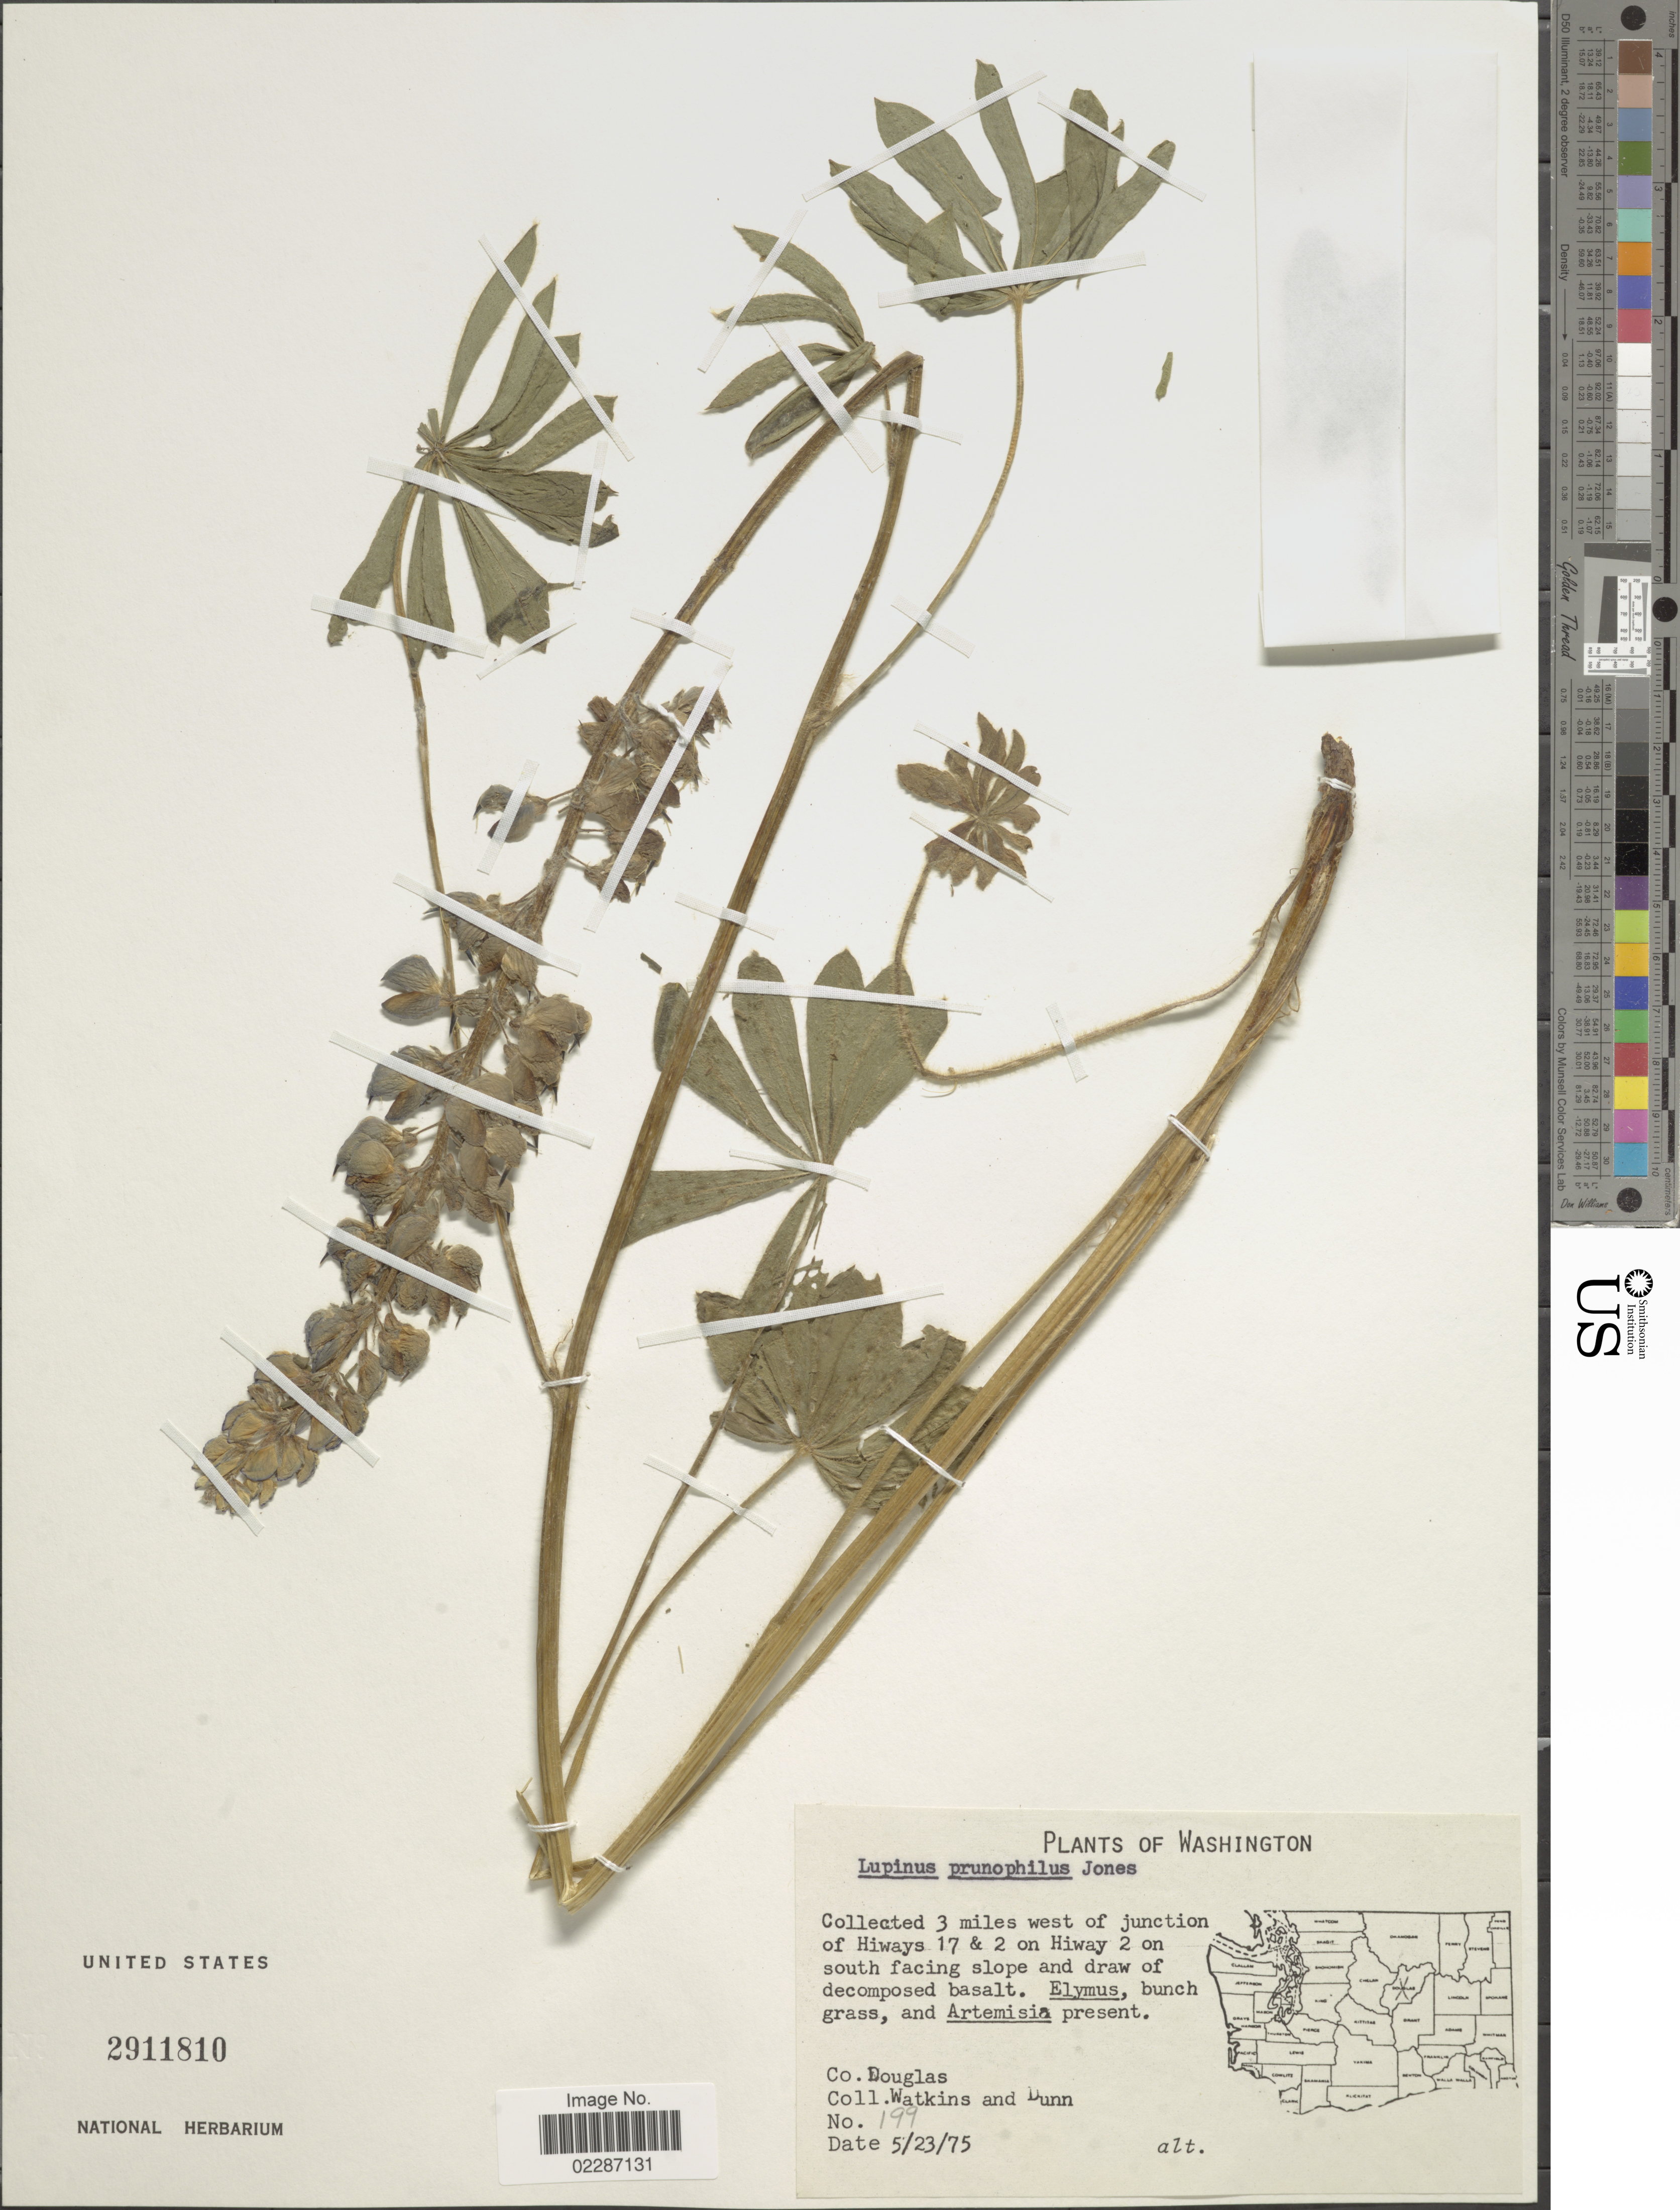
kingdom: Plantae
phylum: Tracheophyta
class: Magnoliopsida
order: Fabales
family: Fabaceae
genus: Lupinus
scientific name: Lupinus prunophilus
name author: M.E. Jones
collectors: Watkins, -- & Dunn, --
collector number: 199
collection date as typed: Transcribed d/m/y: 23/5/75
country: United States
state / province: Washington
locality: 3 miles west of junction of Hiways 17 & 2 on Hiway 2 on south facing slope and draw of decomposed basalt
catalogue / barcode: US 2911810